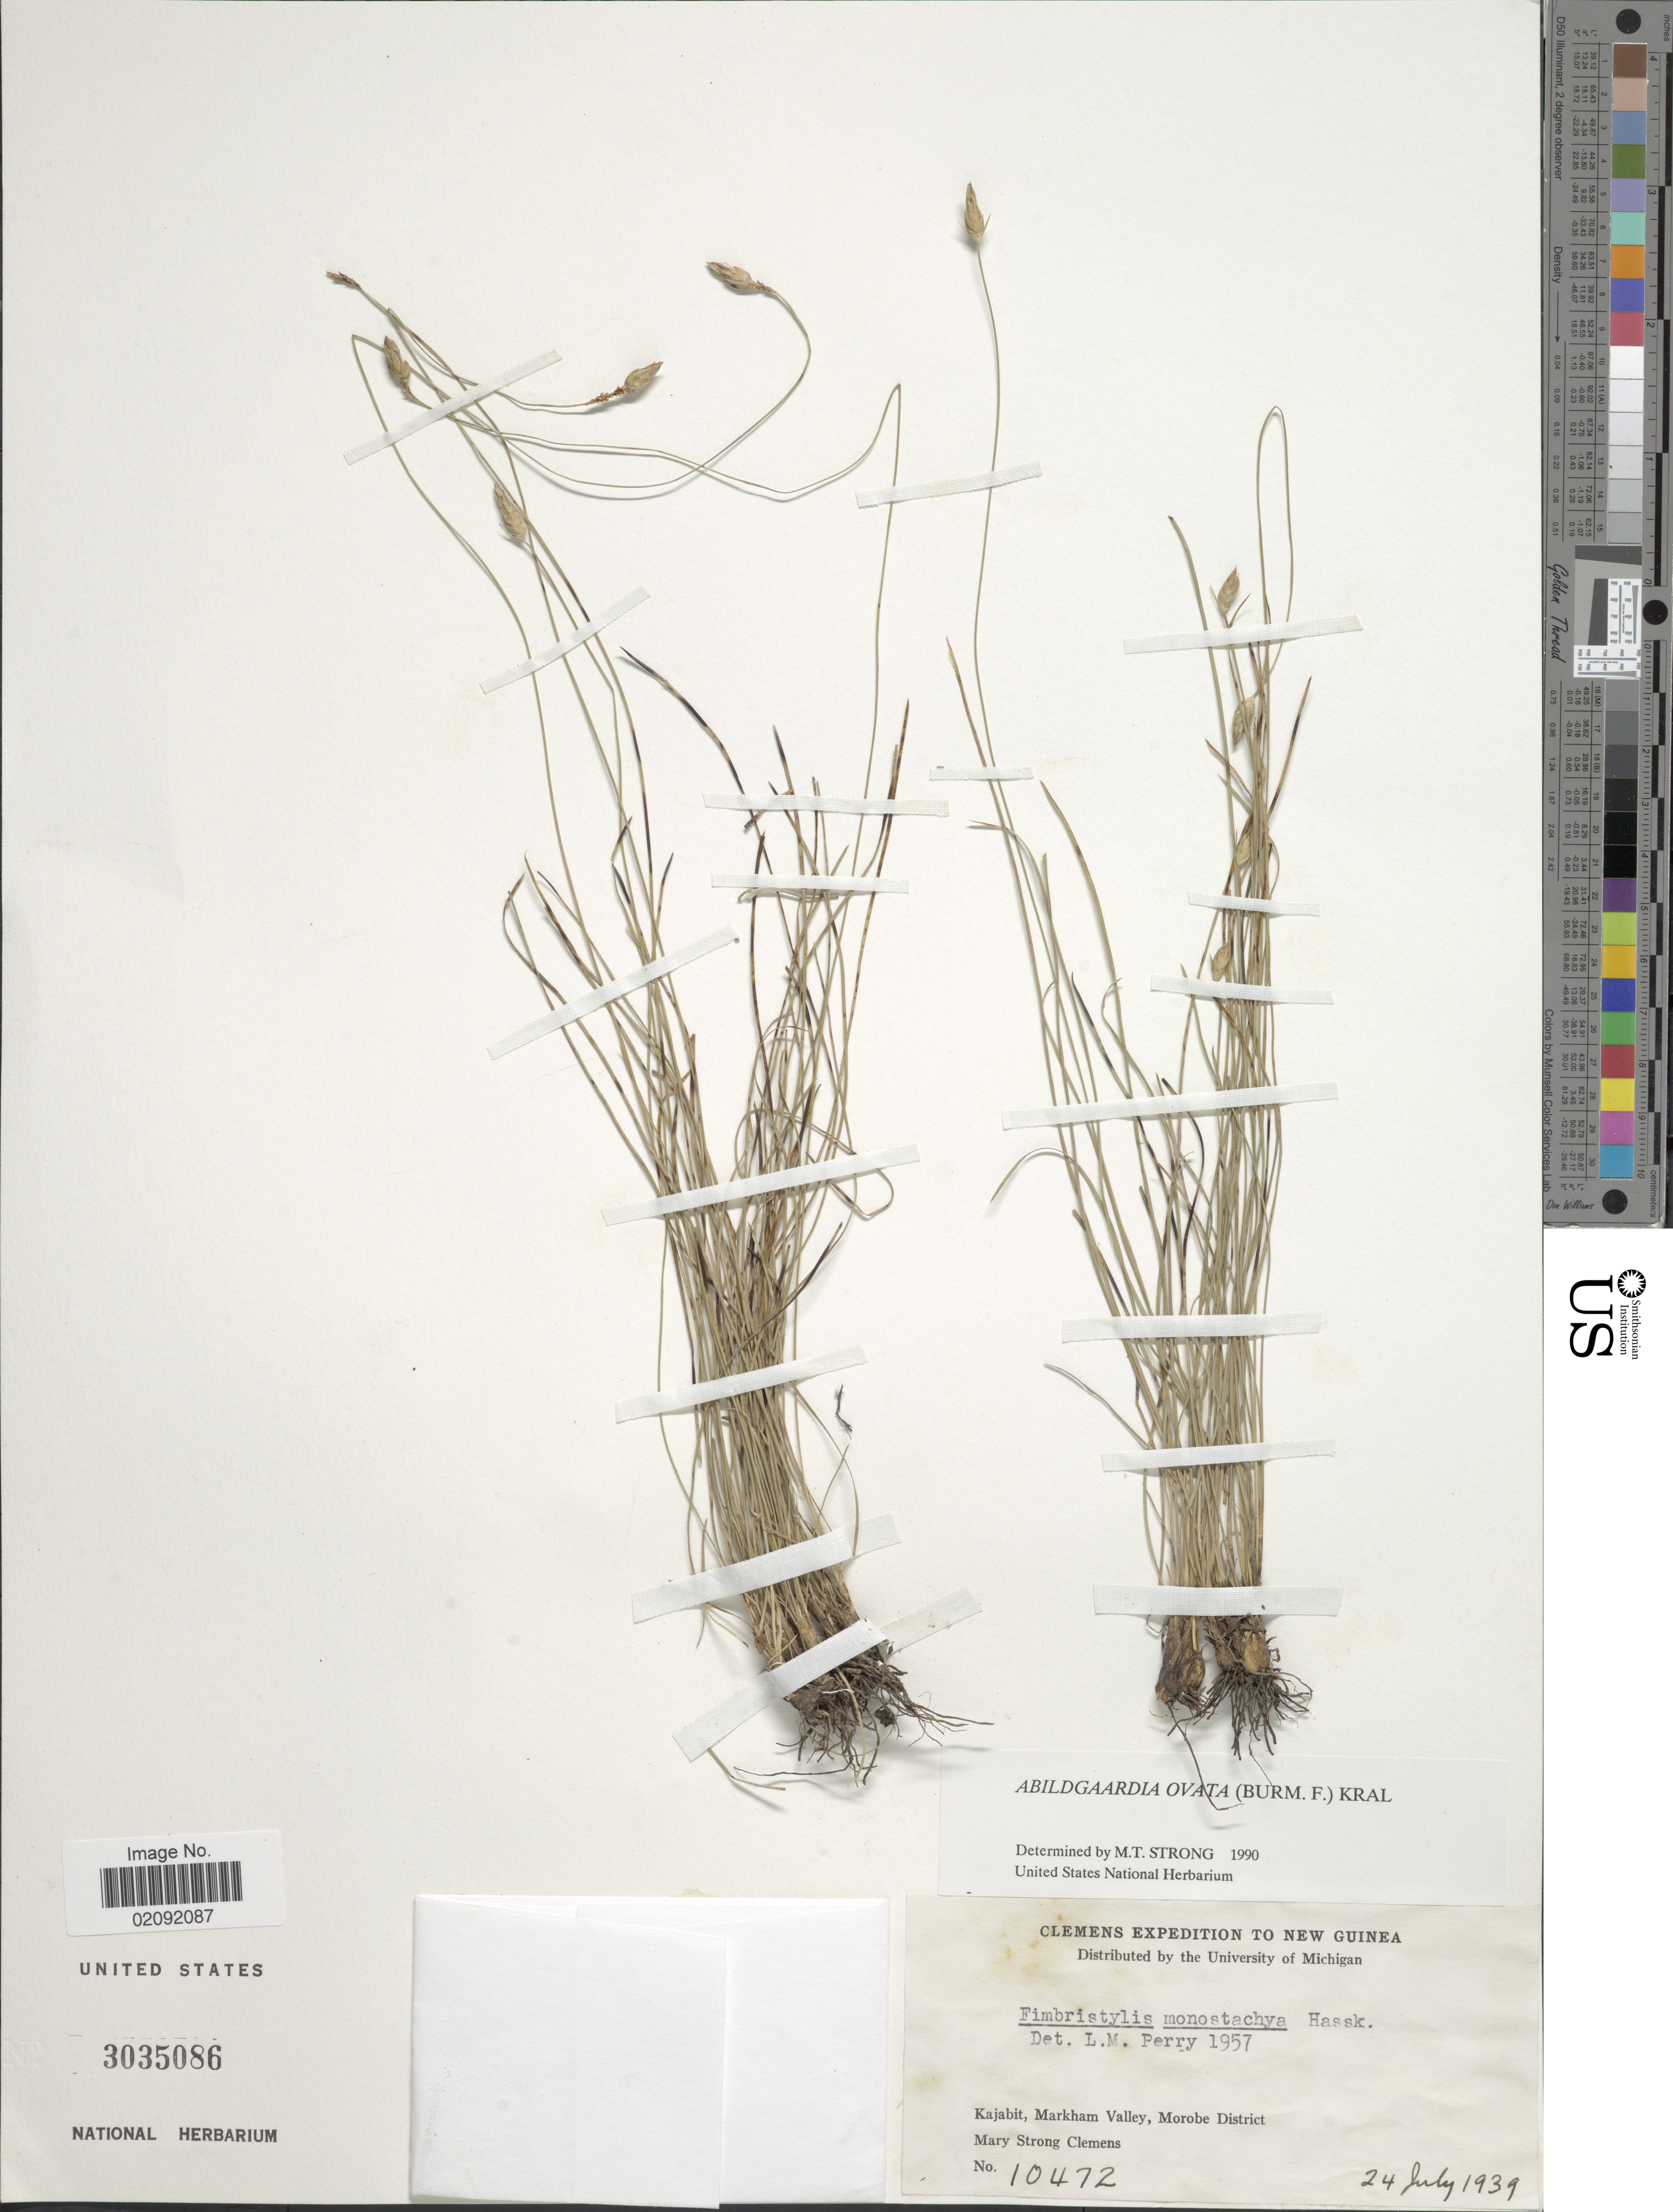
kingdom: Plantae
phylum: Tracheophyta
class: Liliopsida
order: Poales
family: Cyperaceae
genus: Abildgaardia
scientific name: Abildgaardia ovata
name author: (Burm. f.) Kral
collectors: M. S. Clemens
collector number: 10472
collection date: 1939-07-24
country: Papua New Guinea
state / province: Morobe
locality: Kajabit, Markham Valley. New Guinea.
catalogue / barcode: US 3035086